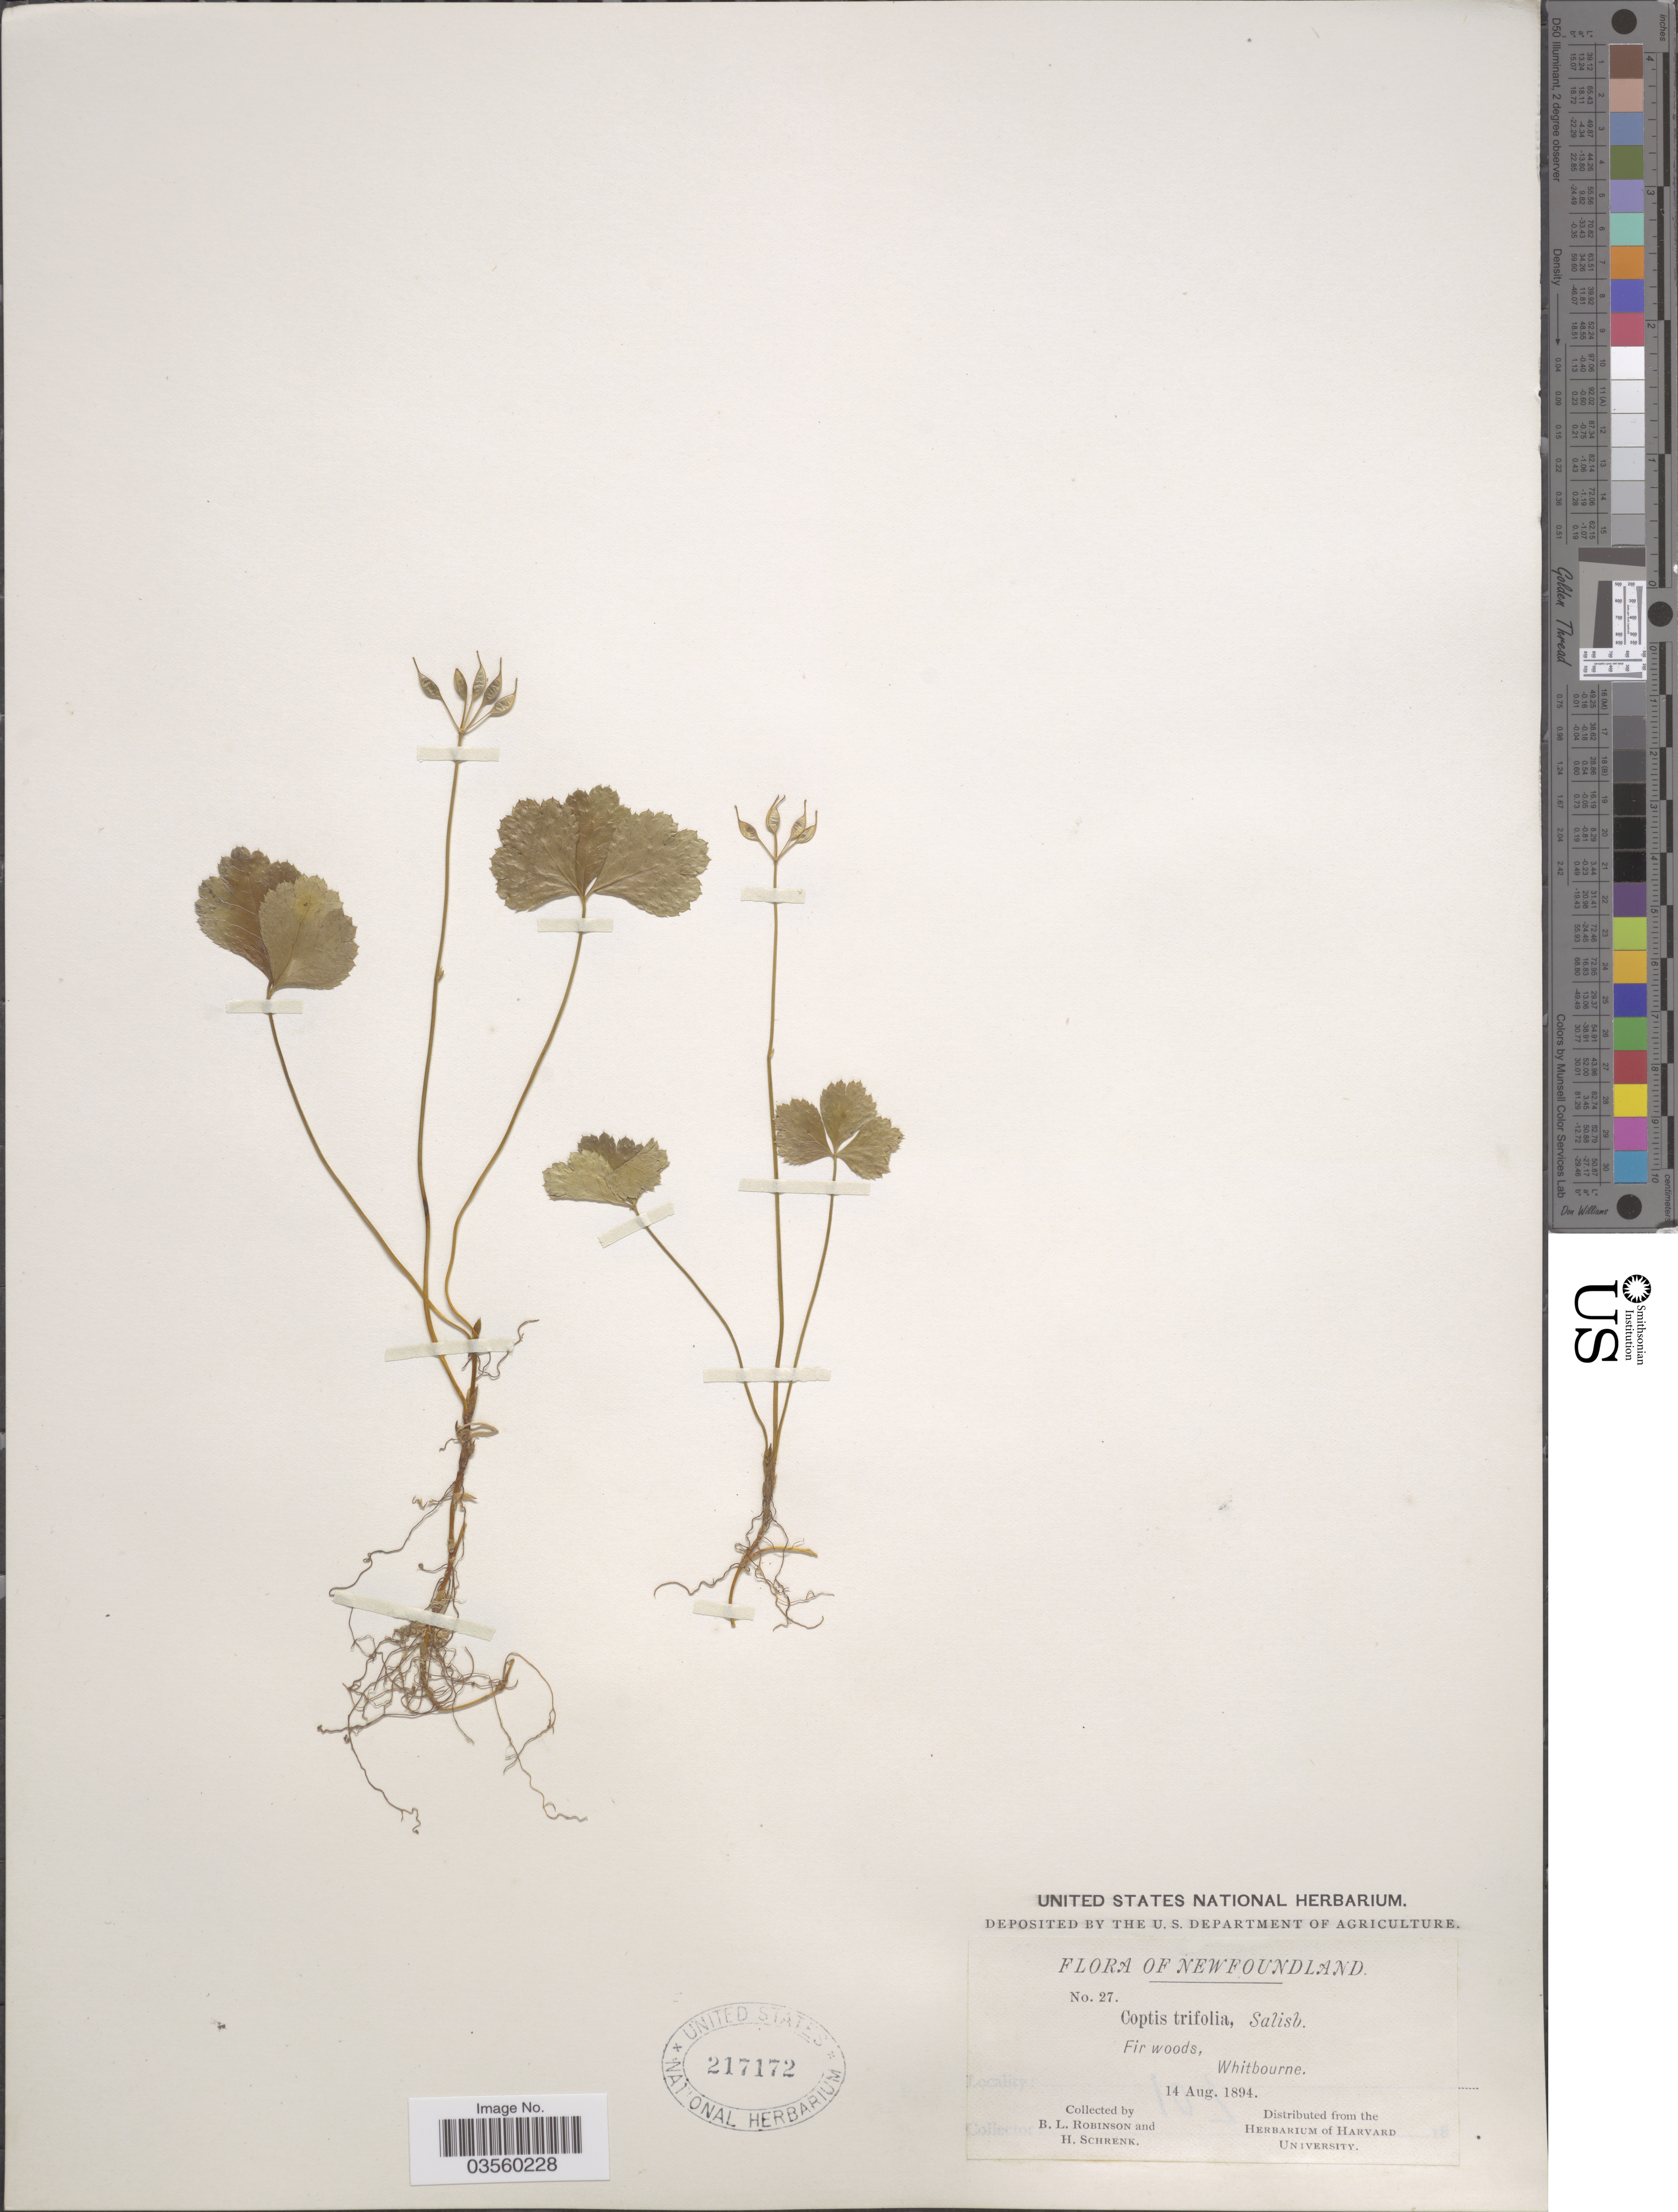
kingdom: Plantae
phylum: Tracheophyta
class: Magnoliopsida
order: Ranunculales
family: Ranunculaceae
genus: Coptis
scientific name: Coptis trifolia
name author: (L.) Salisb.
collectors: B. L. Robinson & H. Schrenk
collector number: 27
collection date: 1894-08-14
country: Canada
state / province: Newfoundland and Labrador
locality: Whitbourne.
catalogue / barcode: US 217172